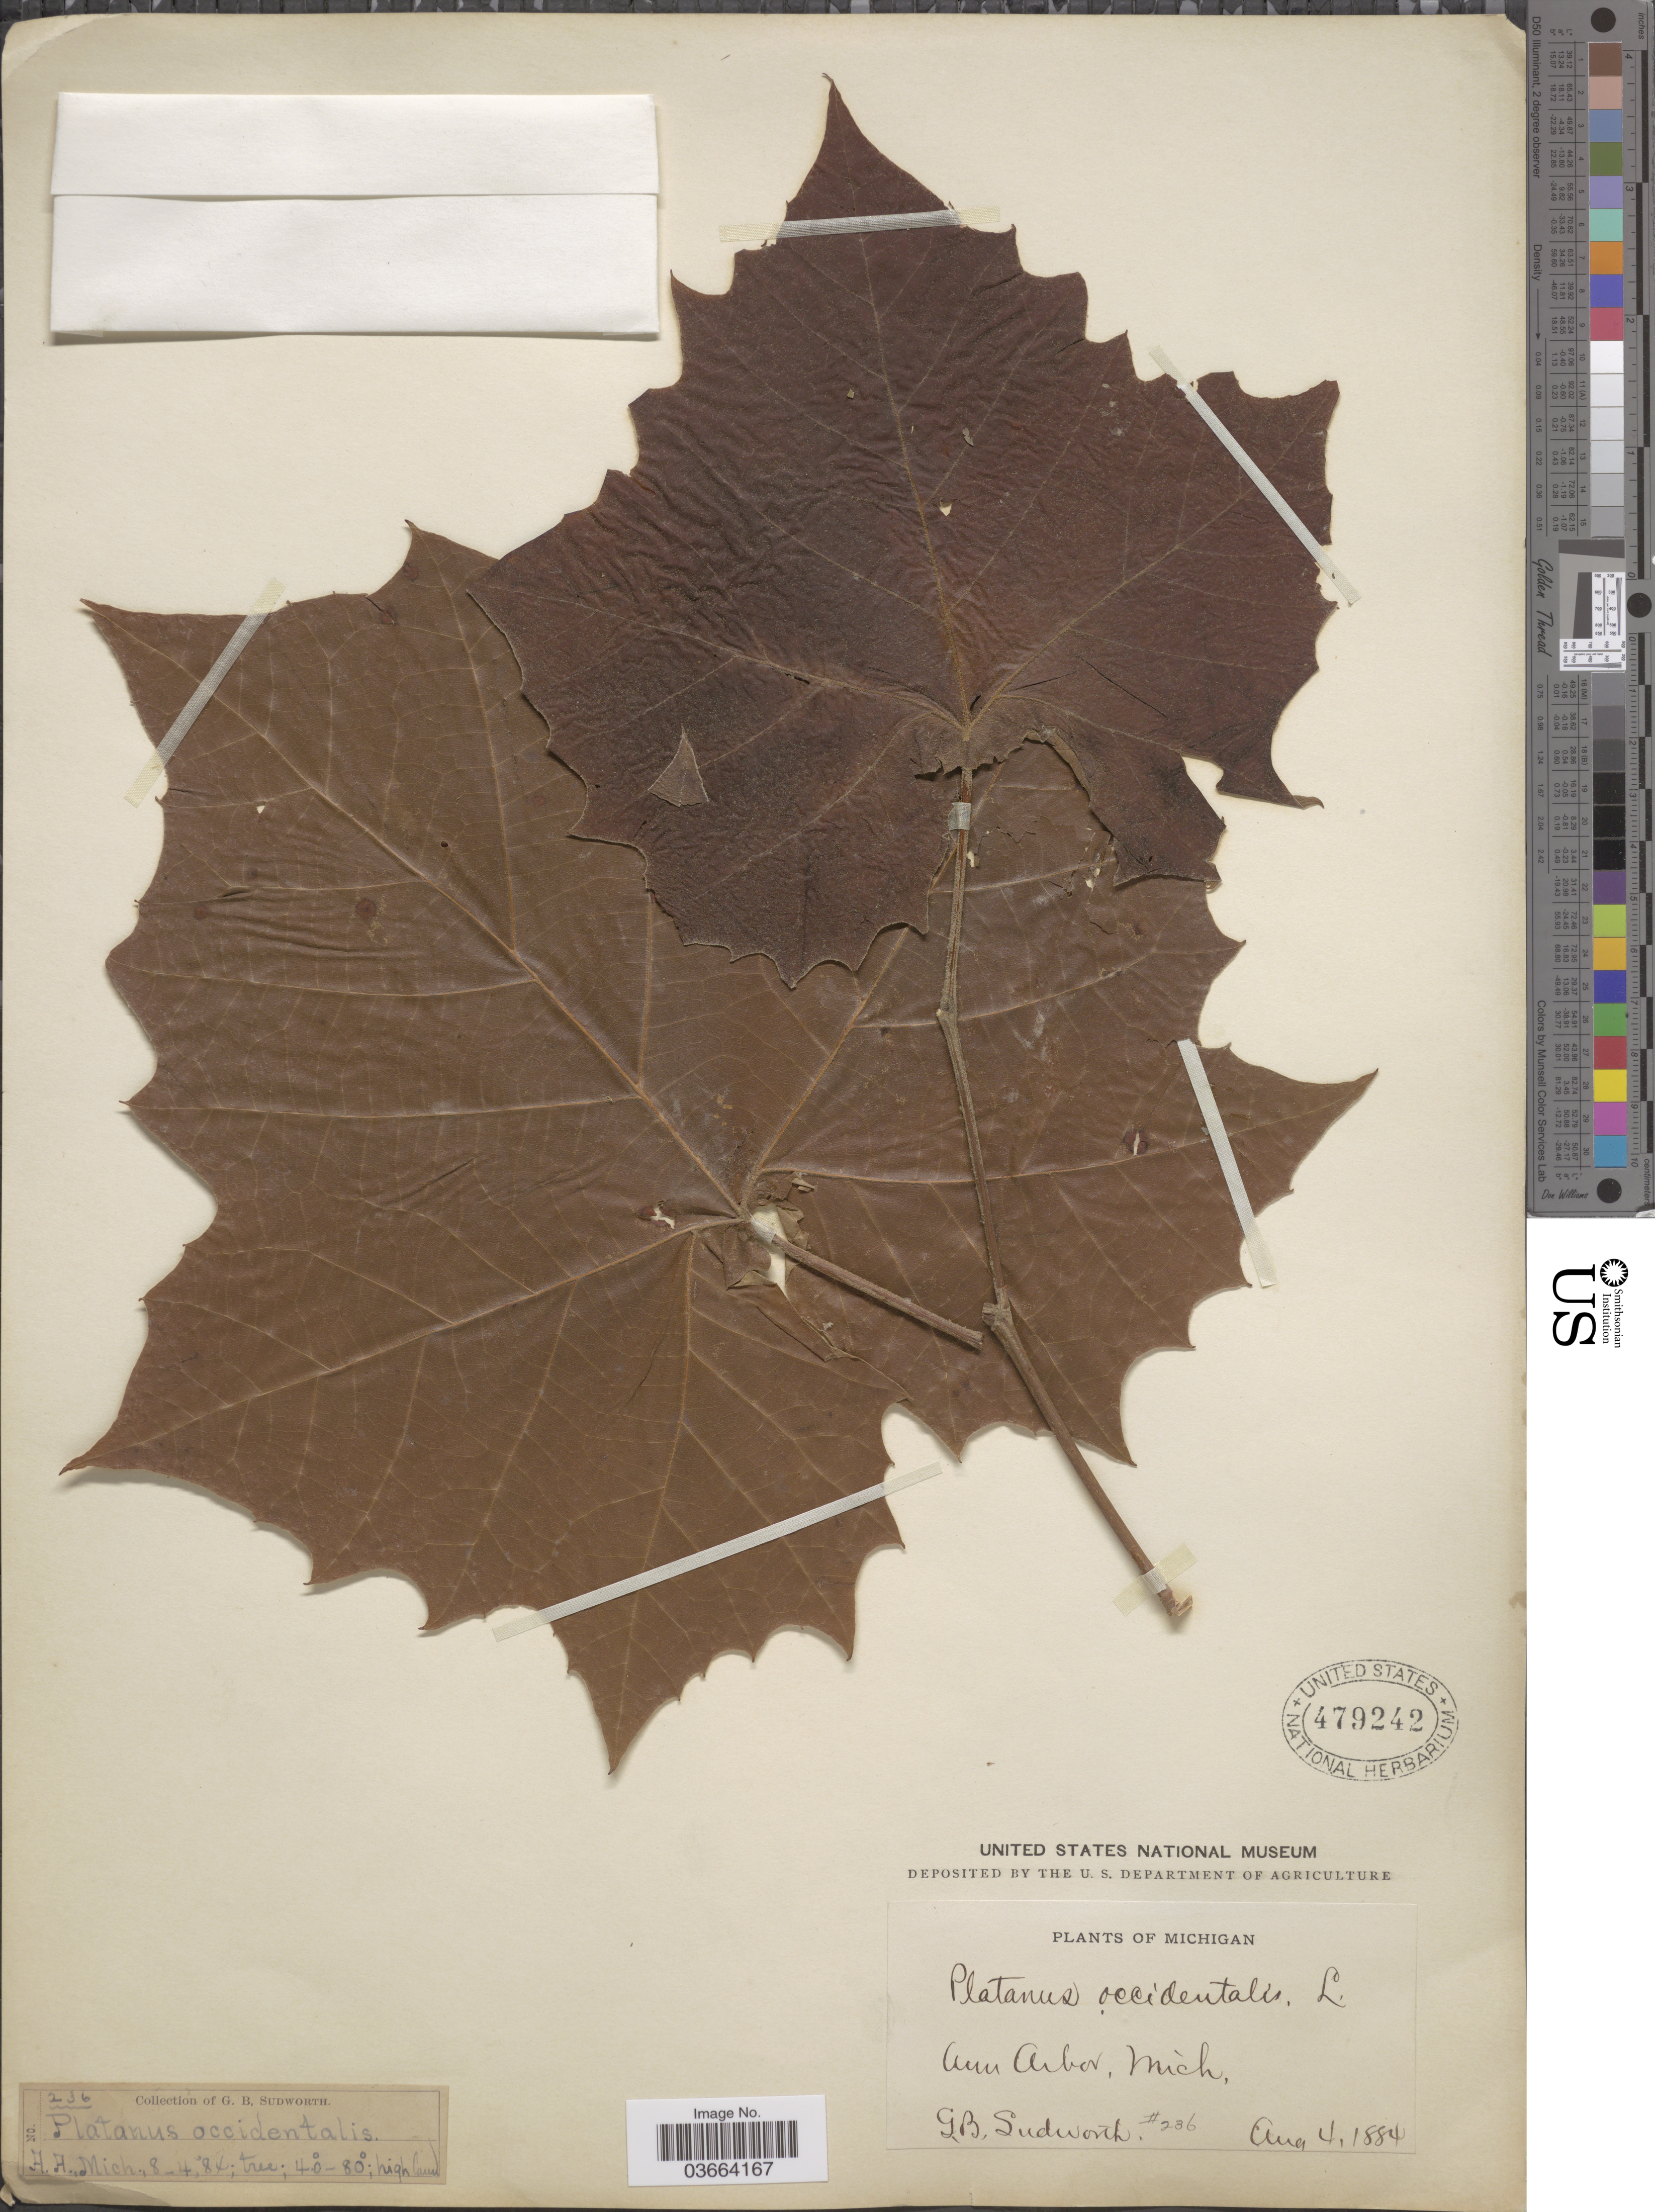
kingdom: Plantae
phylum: Tracheophyta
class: Magnoliopsida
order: Proteales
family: Platanaceae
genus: Platanus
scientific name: Platanus occidentalis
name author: L.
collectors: G. B. Sudworth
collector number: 236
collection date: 1884-08-04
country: United States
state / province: Michigan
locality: Ann Arbor.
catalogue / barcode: US 479242